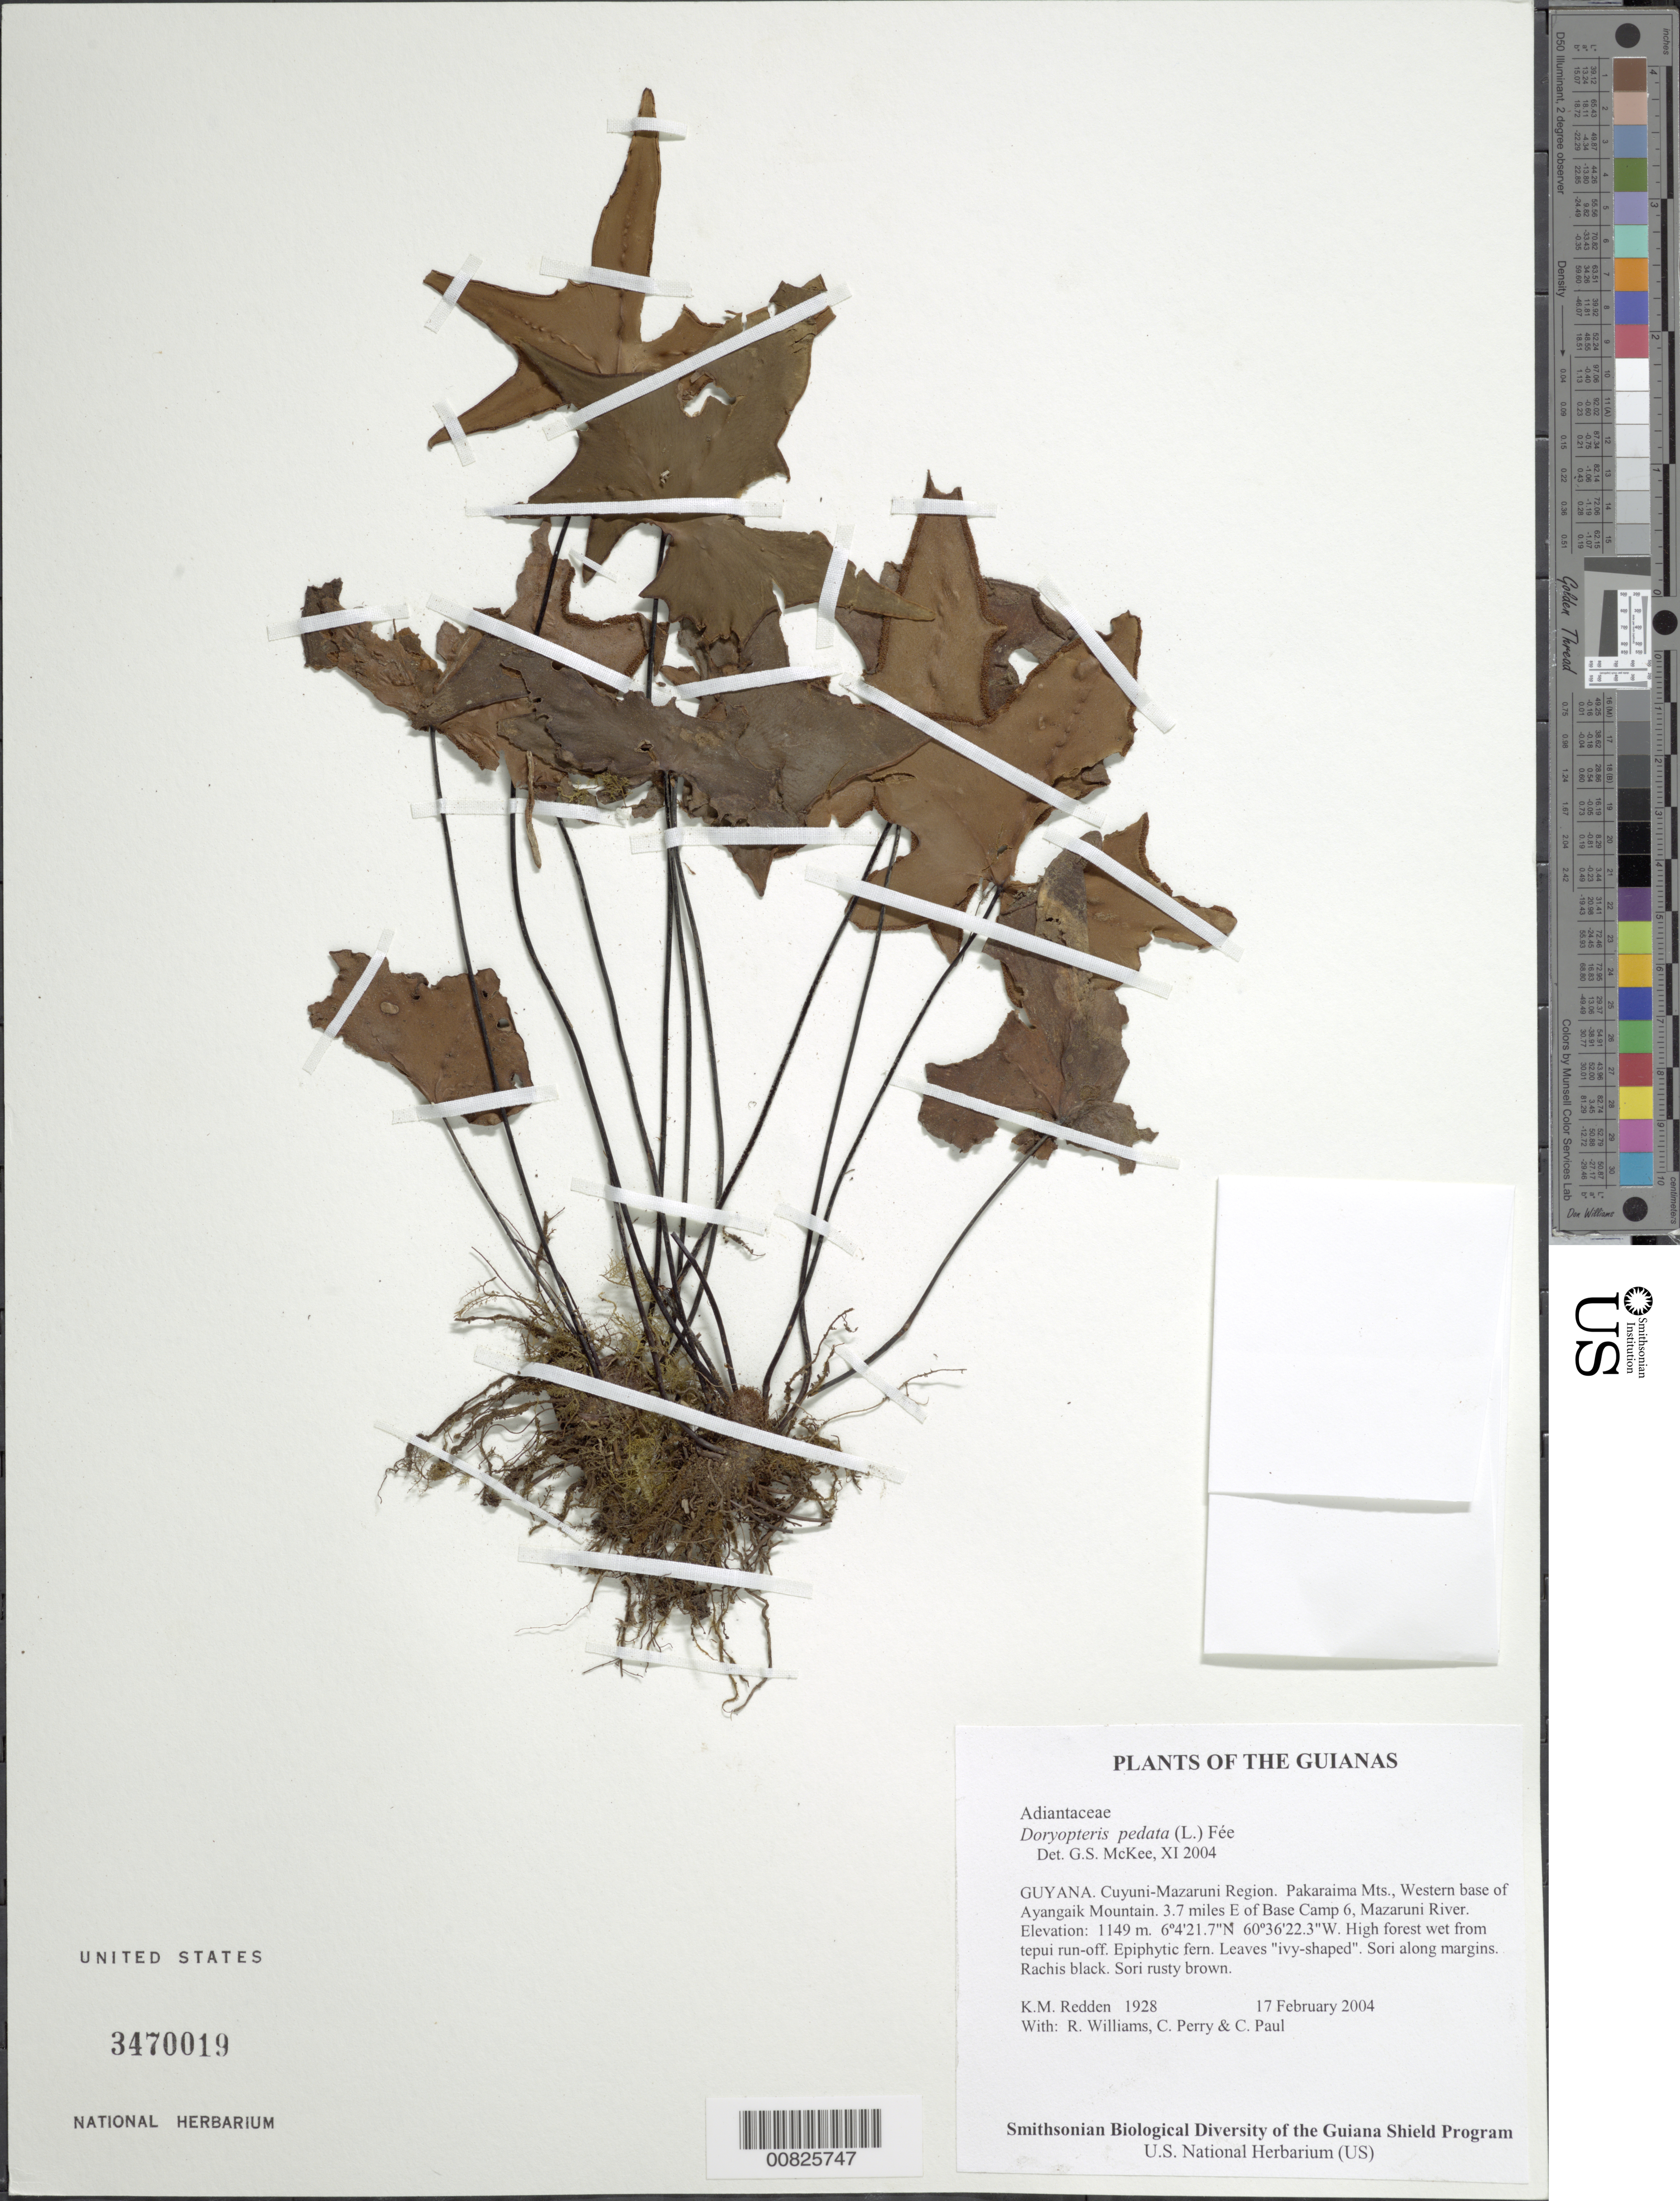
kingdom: Plantae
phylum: Tracheophyta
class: Polypodiopsida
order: Polypodiales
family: Pteridaceae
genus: Doryopteris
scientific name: Doryopteris pedata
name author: (L.) Fée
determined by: McKee, G. S., (US), NMNH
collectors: K. M. Redden, R. Williams, C. Perry & C. Paul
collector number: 1928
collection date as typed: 17 February 2004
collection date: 2004-02-17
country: Guyana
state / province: Cuyuni-Mazaruni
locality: Pakaraima Mts., Western base of Ayangaik Mountain. 3.7 miles E of Base Camp 6, Mazaruni River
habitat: High forest wet from tepui run-off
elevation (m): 1149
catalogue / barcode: US 3470019